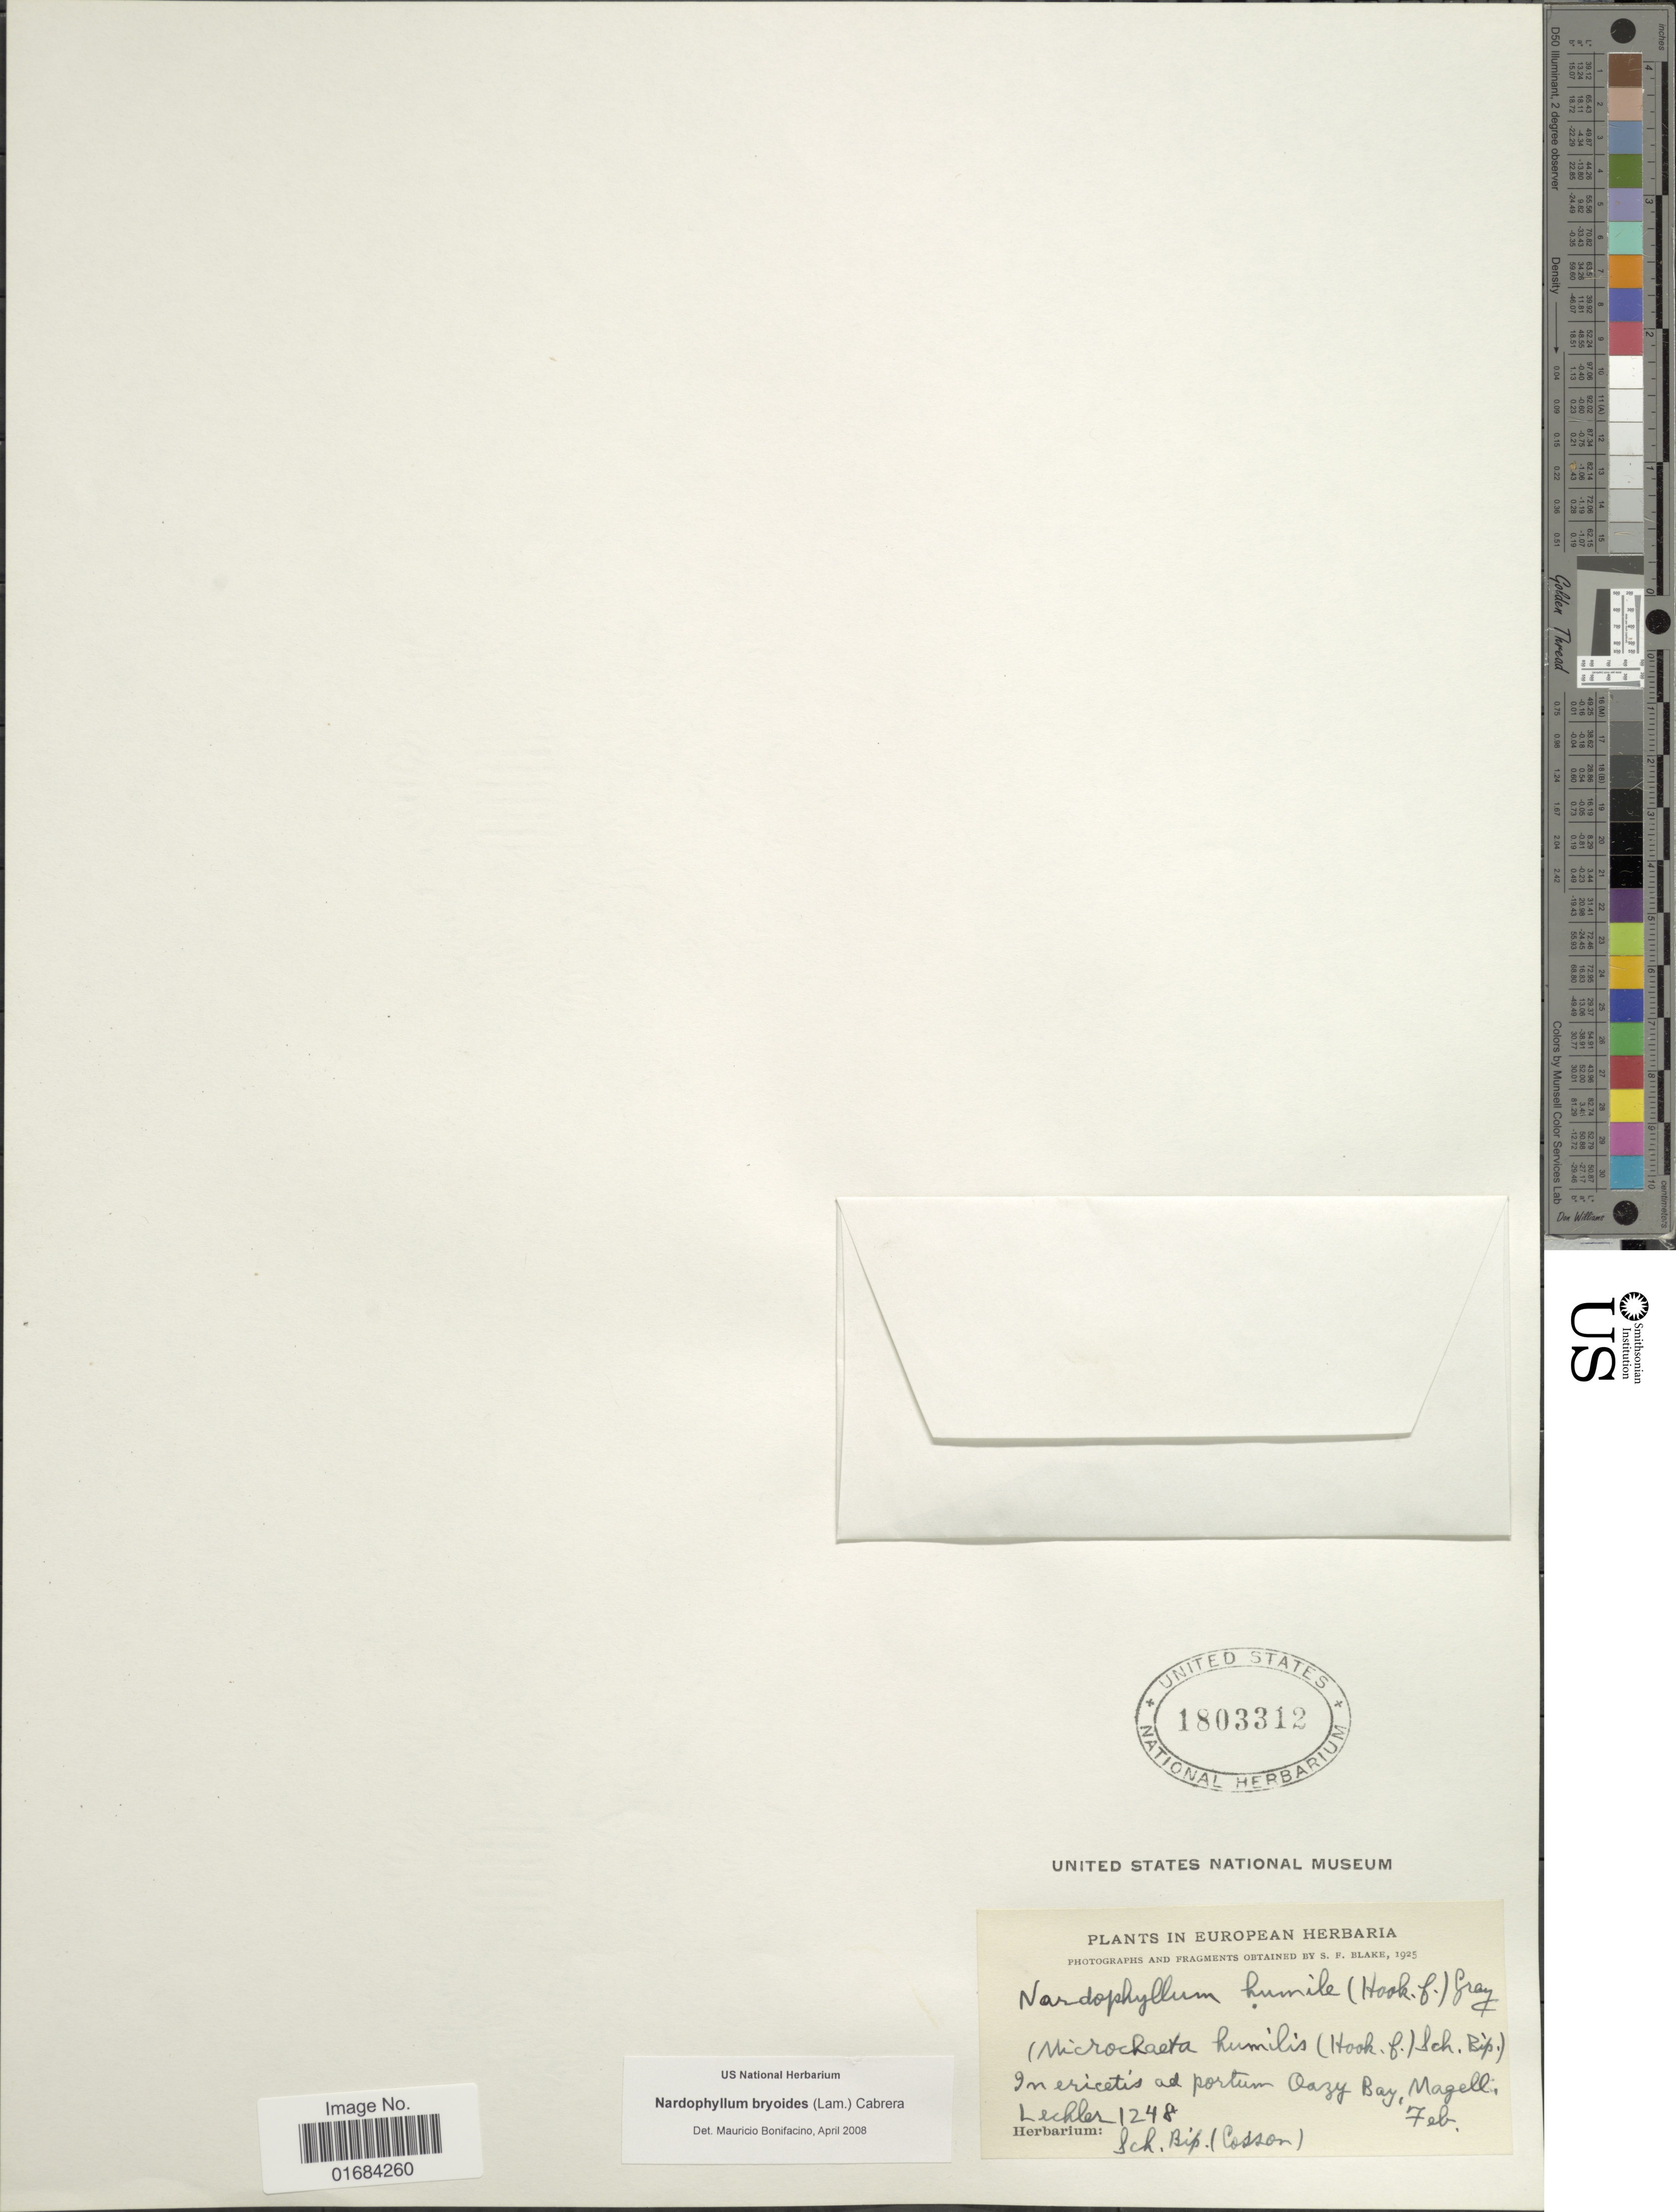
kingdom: Plantae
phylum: Tracheophyta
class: Magnoliopsida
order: Asterales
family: Asteraceae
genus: Nardophyllum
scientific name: Nardophyllum bryoides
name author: (Lam.) Cabrera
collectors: -. Lechler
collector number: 1248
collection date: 1925-02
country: Chile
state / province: Magallanes y de la Antártica Chilena (XII)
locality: Oasy Bay, Magell.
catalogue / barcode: US 1803312